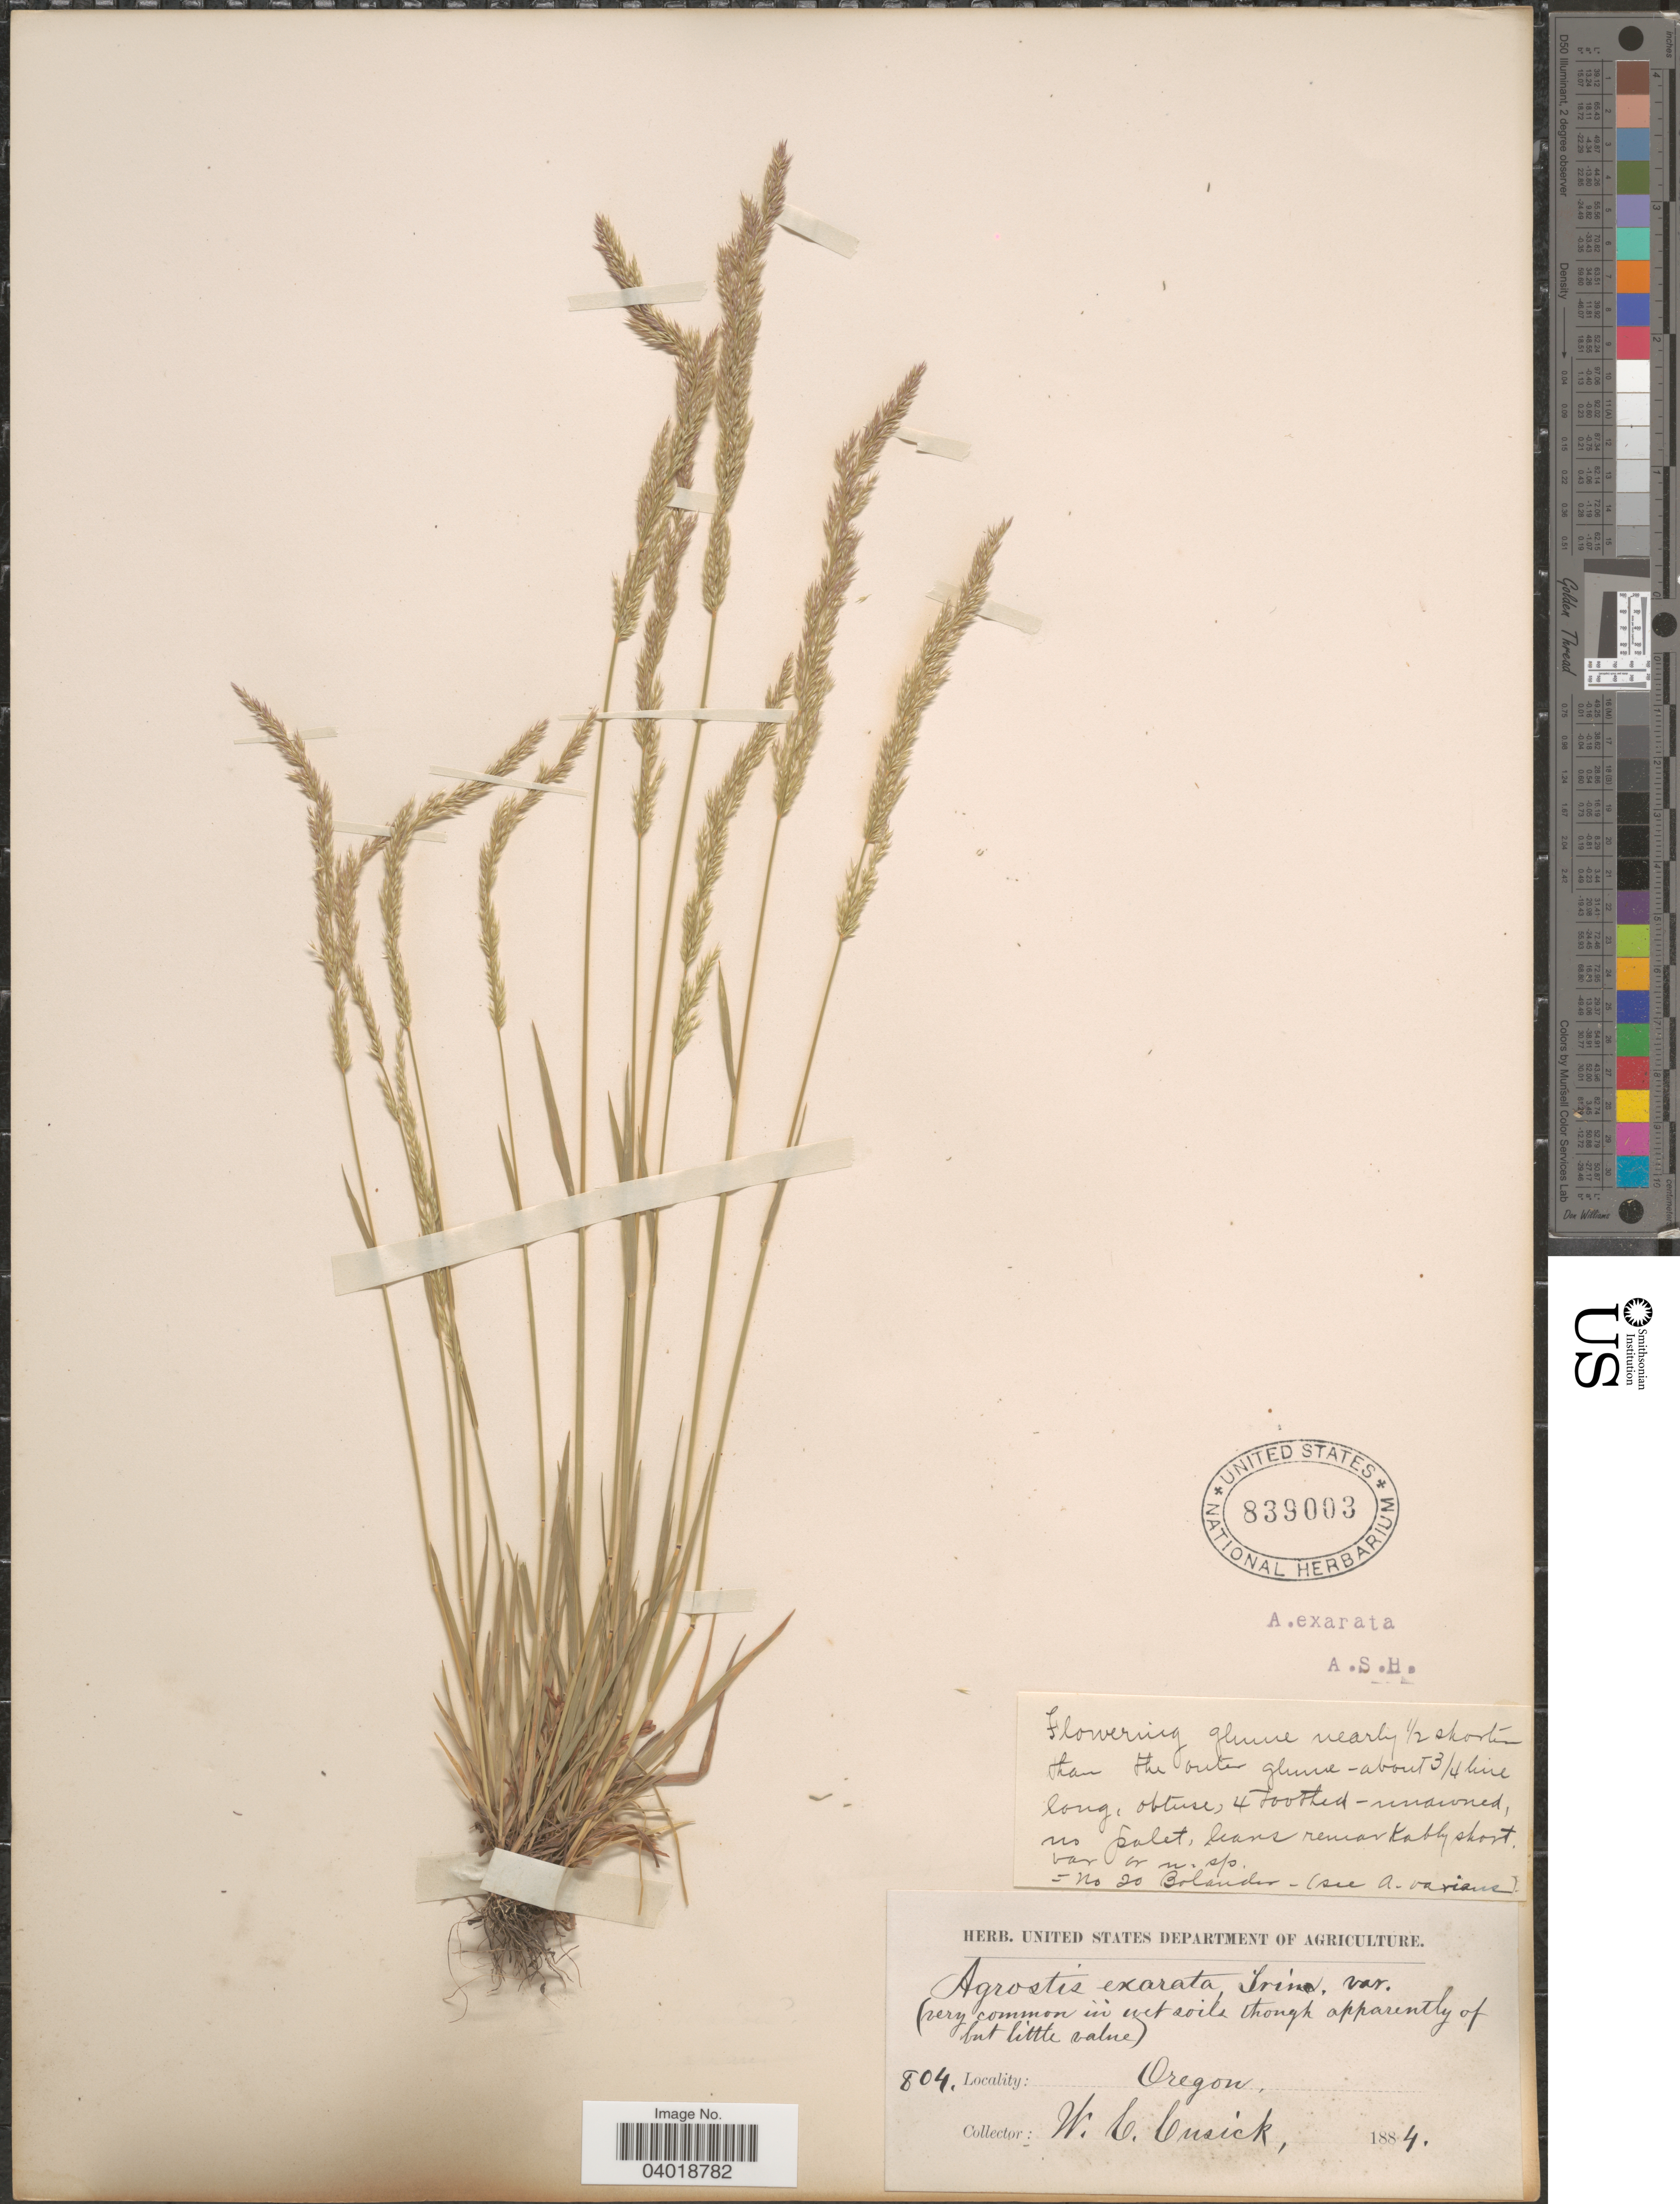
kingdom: Plantae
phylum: Tracheophyta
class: Liliopsida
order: Poales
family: Poaceae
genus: Agrostis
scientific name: Agrostis exarata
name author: Trin.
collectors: W. C. Cusick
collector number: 804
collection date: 1884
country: United States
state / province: Oregon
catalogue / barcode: US 839003